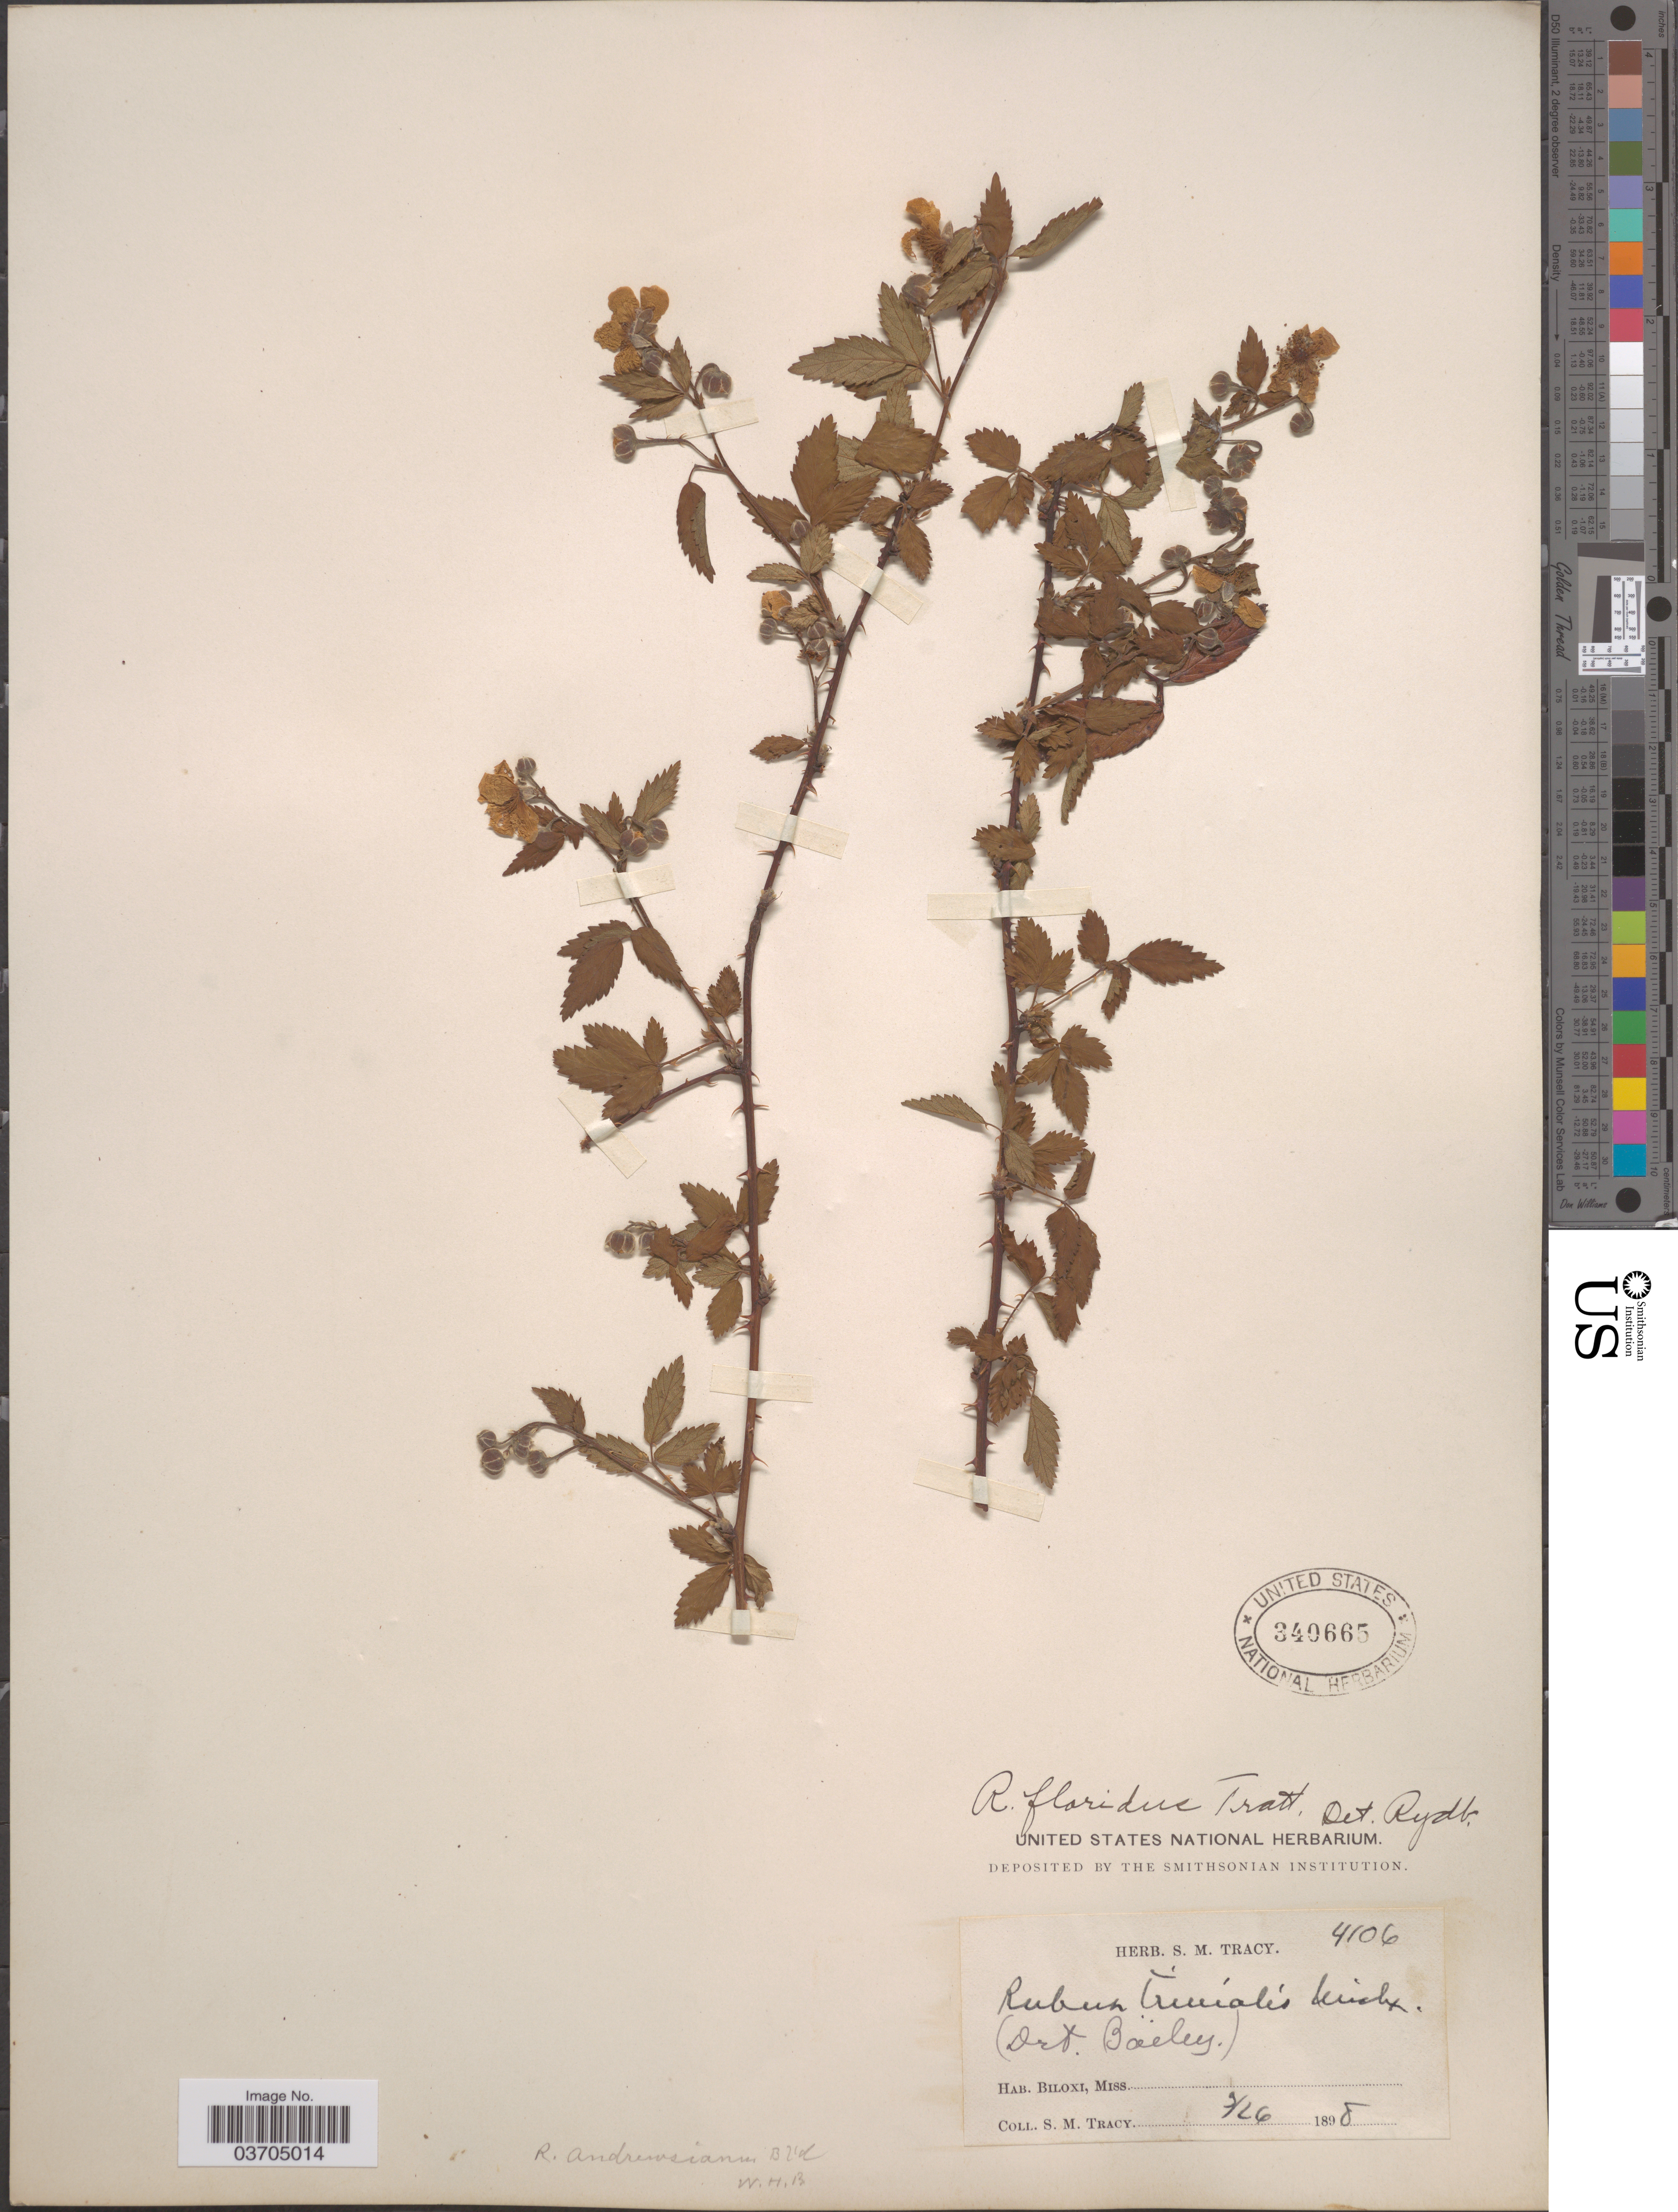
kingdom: Plantae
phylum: Tracheophyta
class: Magnoliopsida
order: Rosales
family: Rosaceae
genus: Rubus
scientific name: Rubus floridus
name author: Tratt.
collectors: S. M. Tracy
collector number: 4106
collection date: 1898-09-26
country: United States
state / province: Mississippi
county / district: Harrison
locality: Biloxi.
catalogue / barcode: US 340665